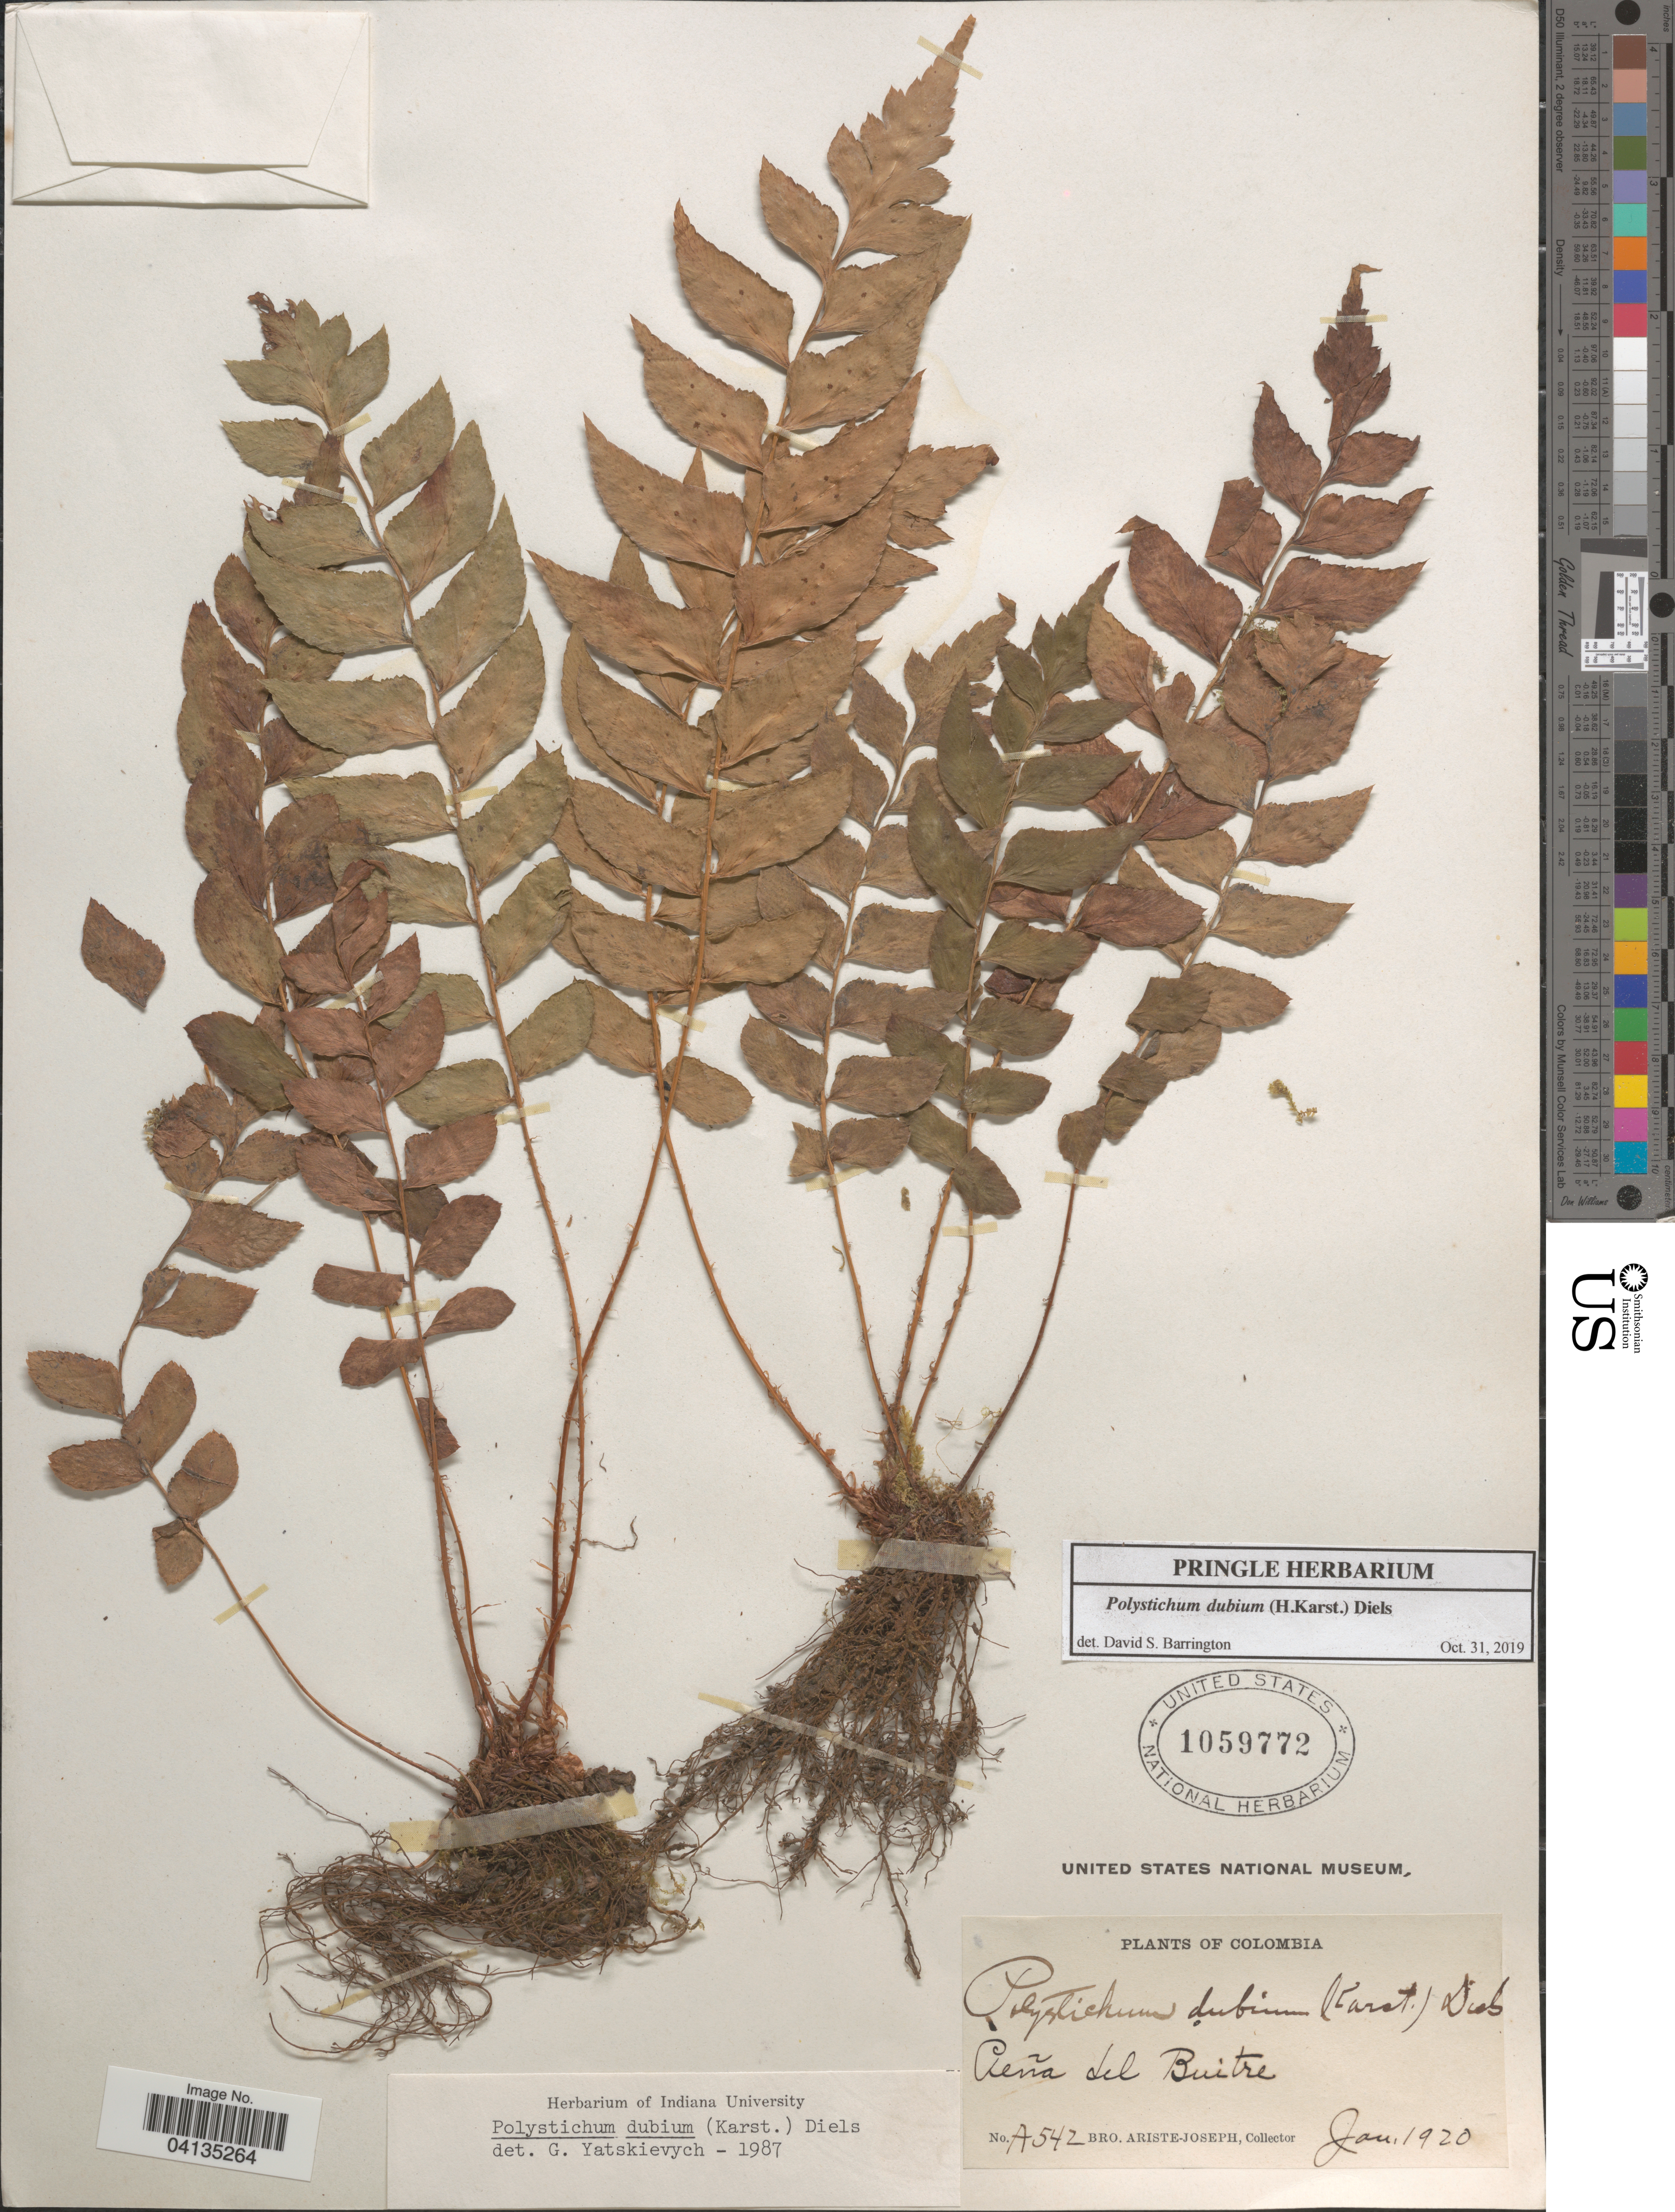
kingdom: Plantae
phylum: Tracheophyta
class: Polypodiopsida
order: Polypodiales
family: Dryopteridaceae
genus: Polystichum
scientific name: Polystichum dubium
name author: (H. Karst.) Diels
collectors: Bro. Ariste-Joseph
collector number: A542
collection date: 1920-01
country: Colombia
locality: Peña del Buitre.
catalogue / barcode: US 1059772